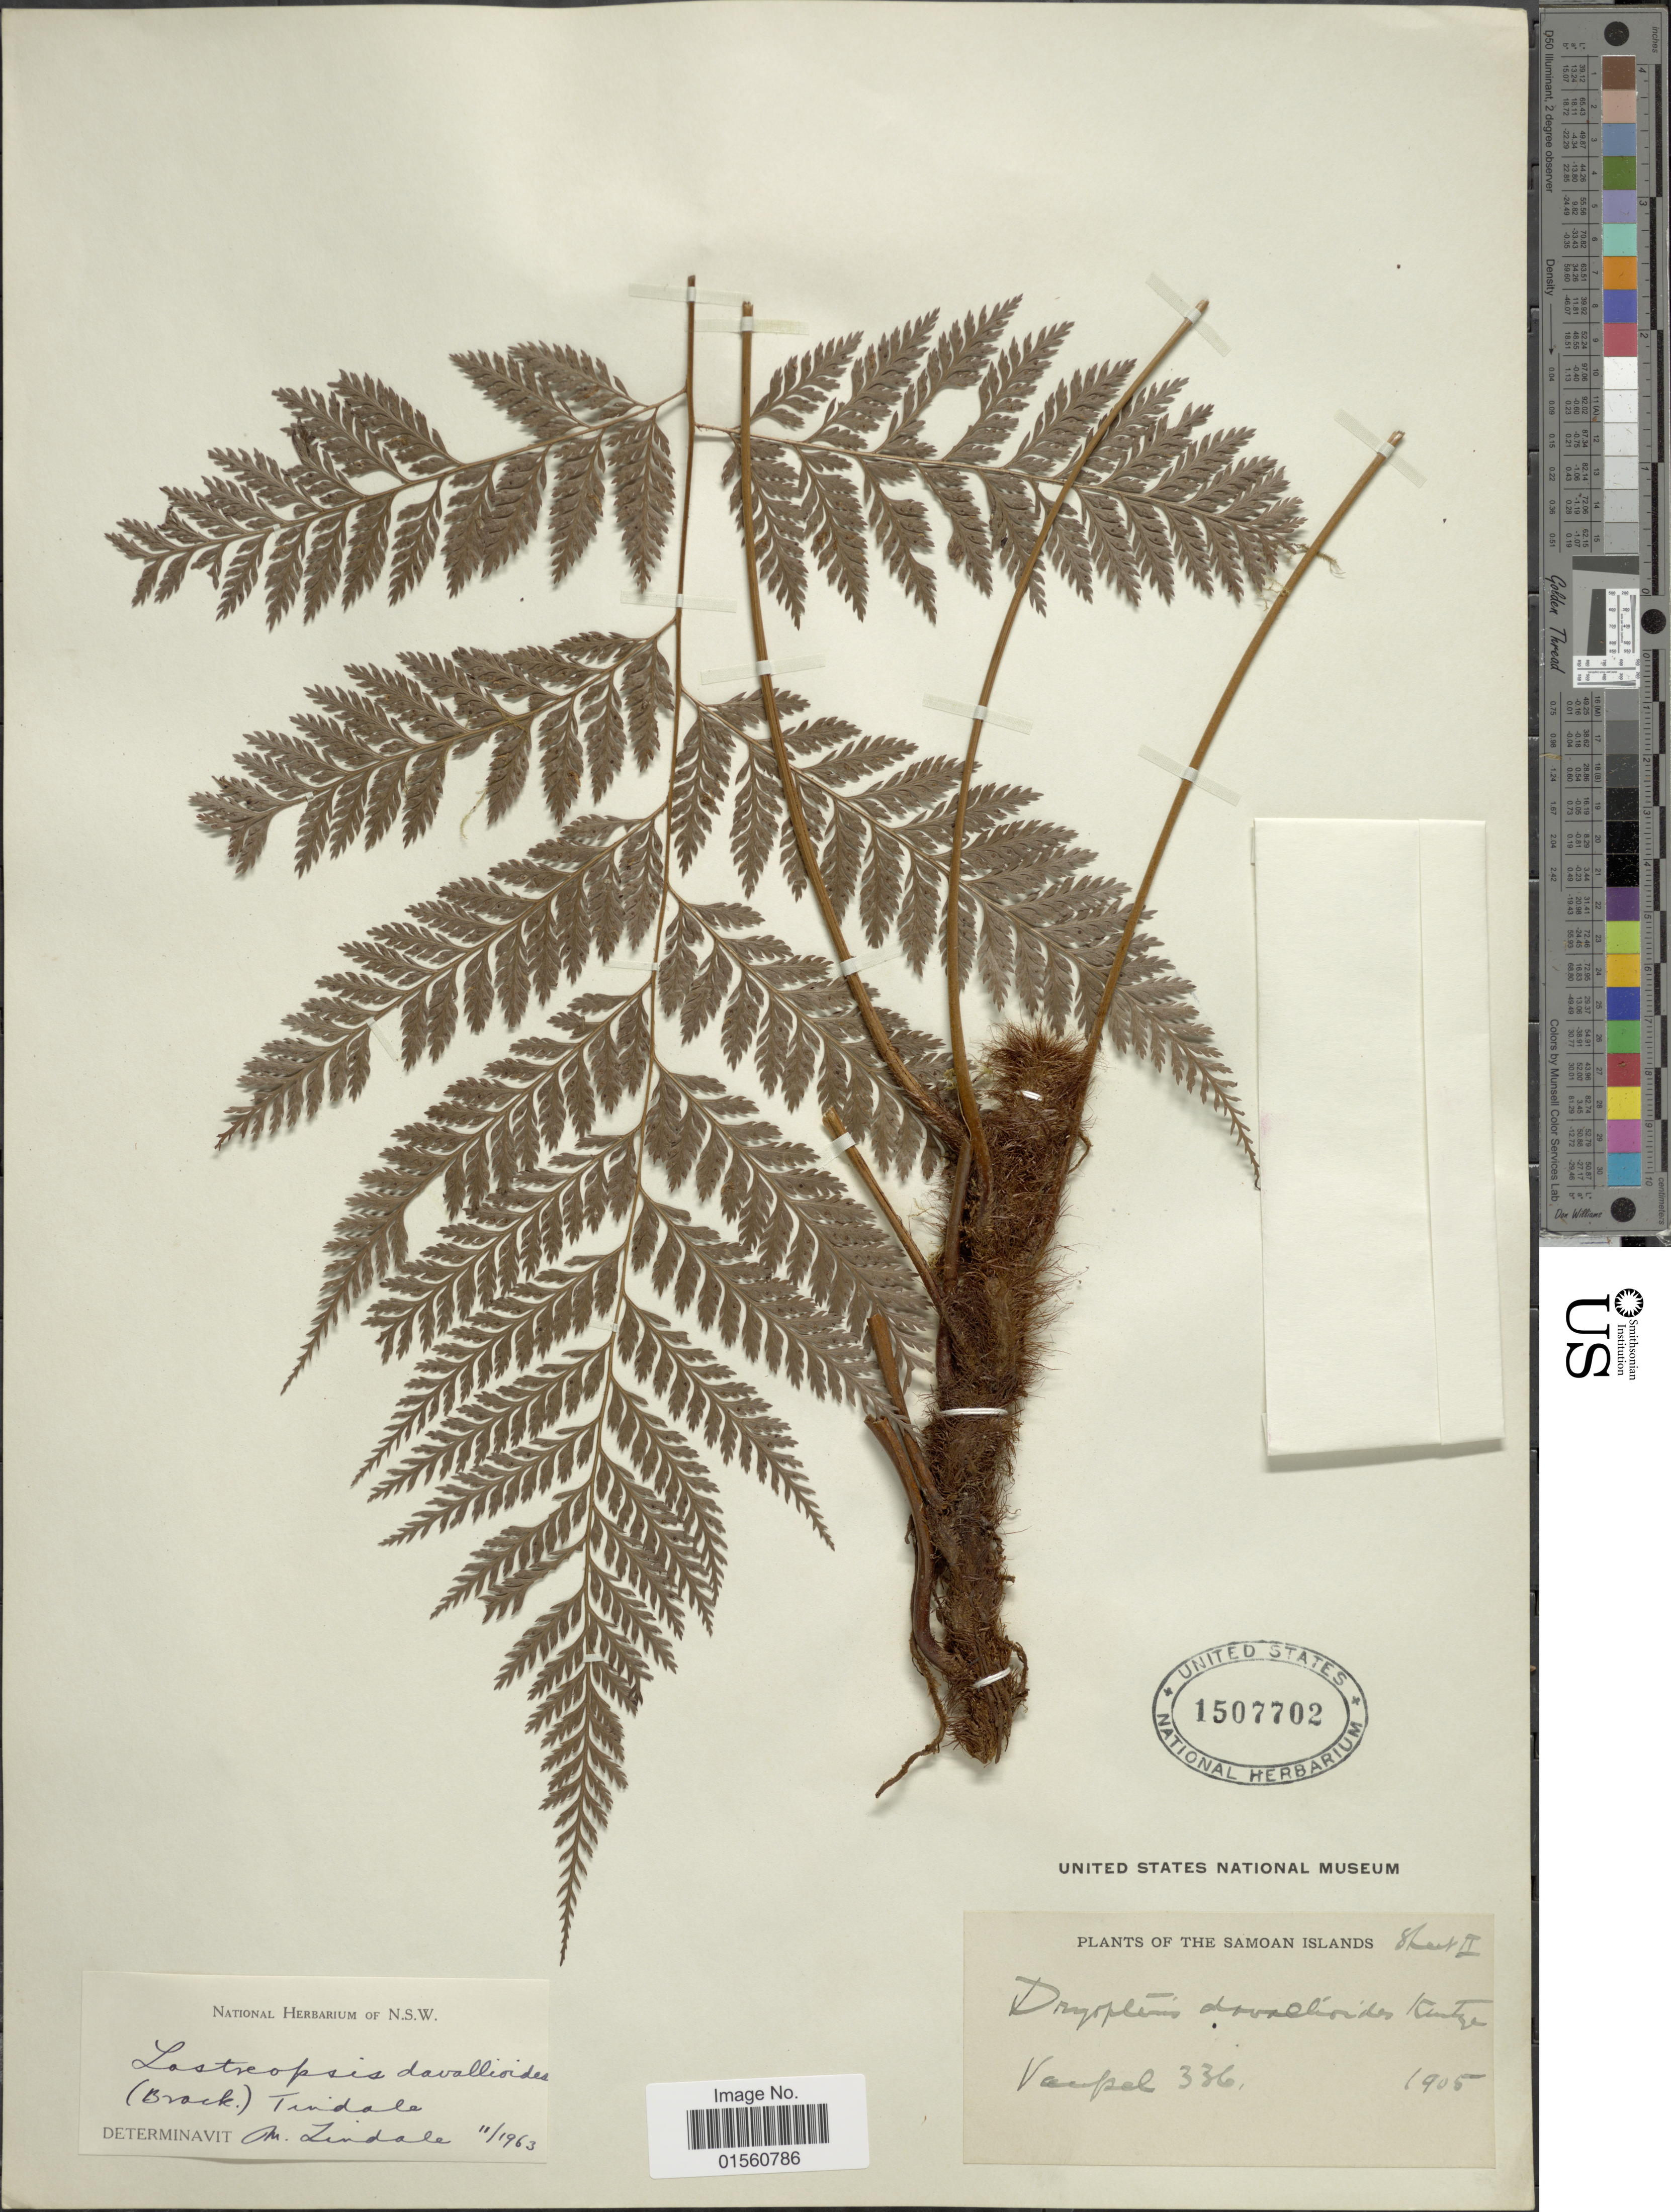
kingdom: Plantae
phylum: Tracheophyta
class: Polypodiopsida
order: Polypodiales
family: Dryopteridaceae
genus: Lastreopsis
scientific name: Lastreopsis davallioides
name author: (Brack.) Tindale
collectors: Vaupel, --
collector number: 336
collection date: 1905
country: Samoa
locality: The Samoan Islands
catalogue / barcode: US 1507702